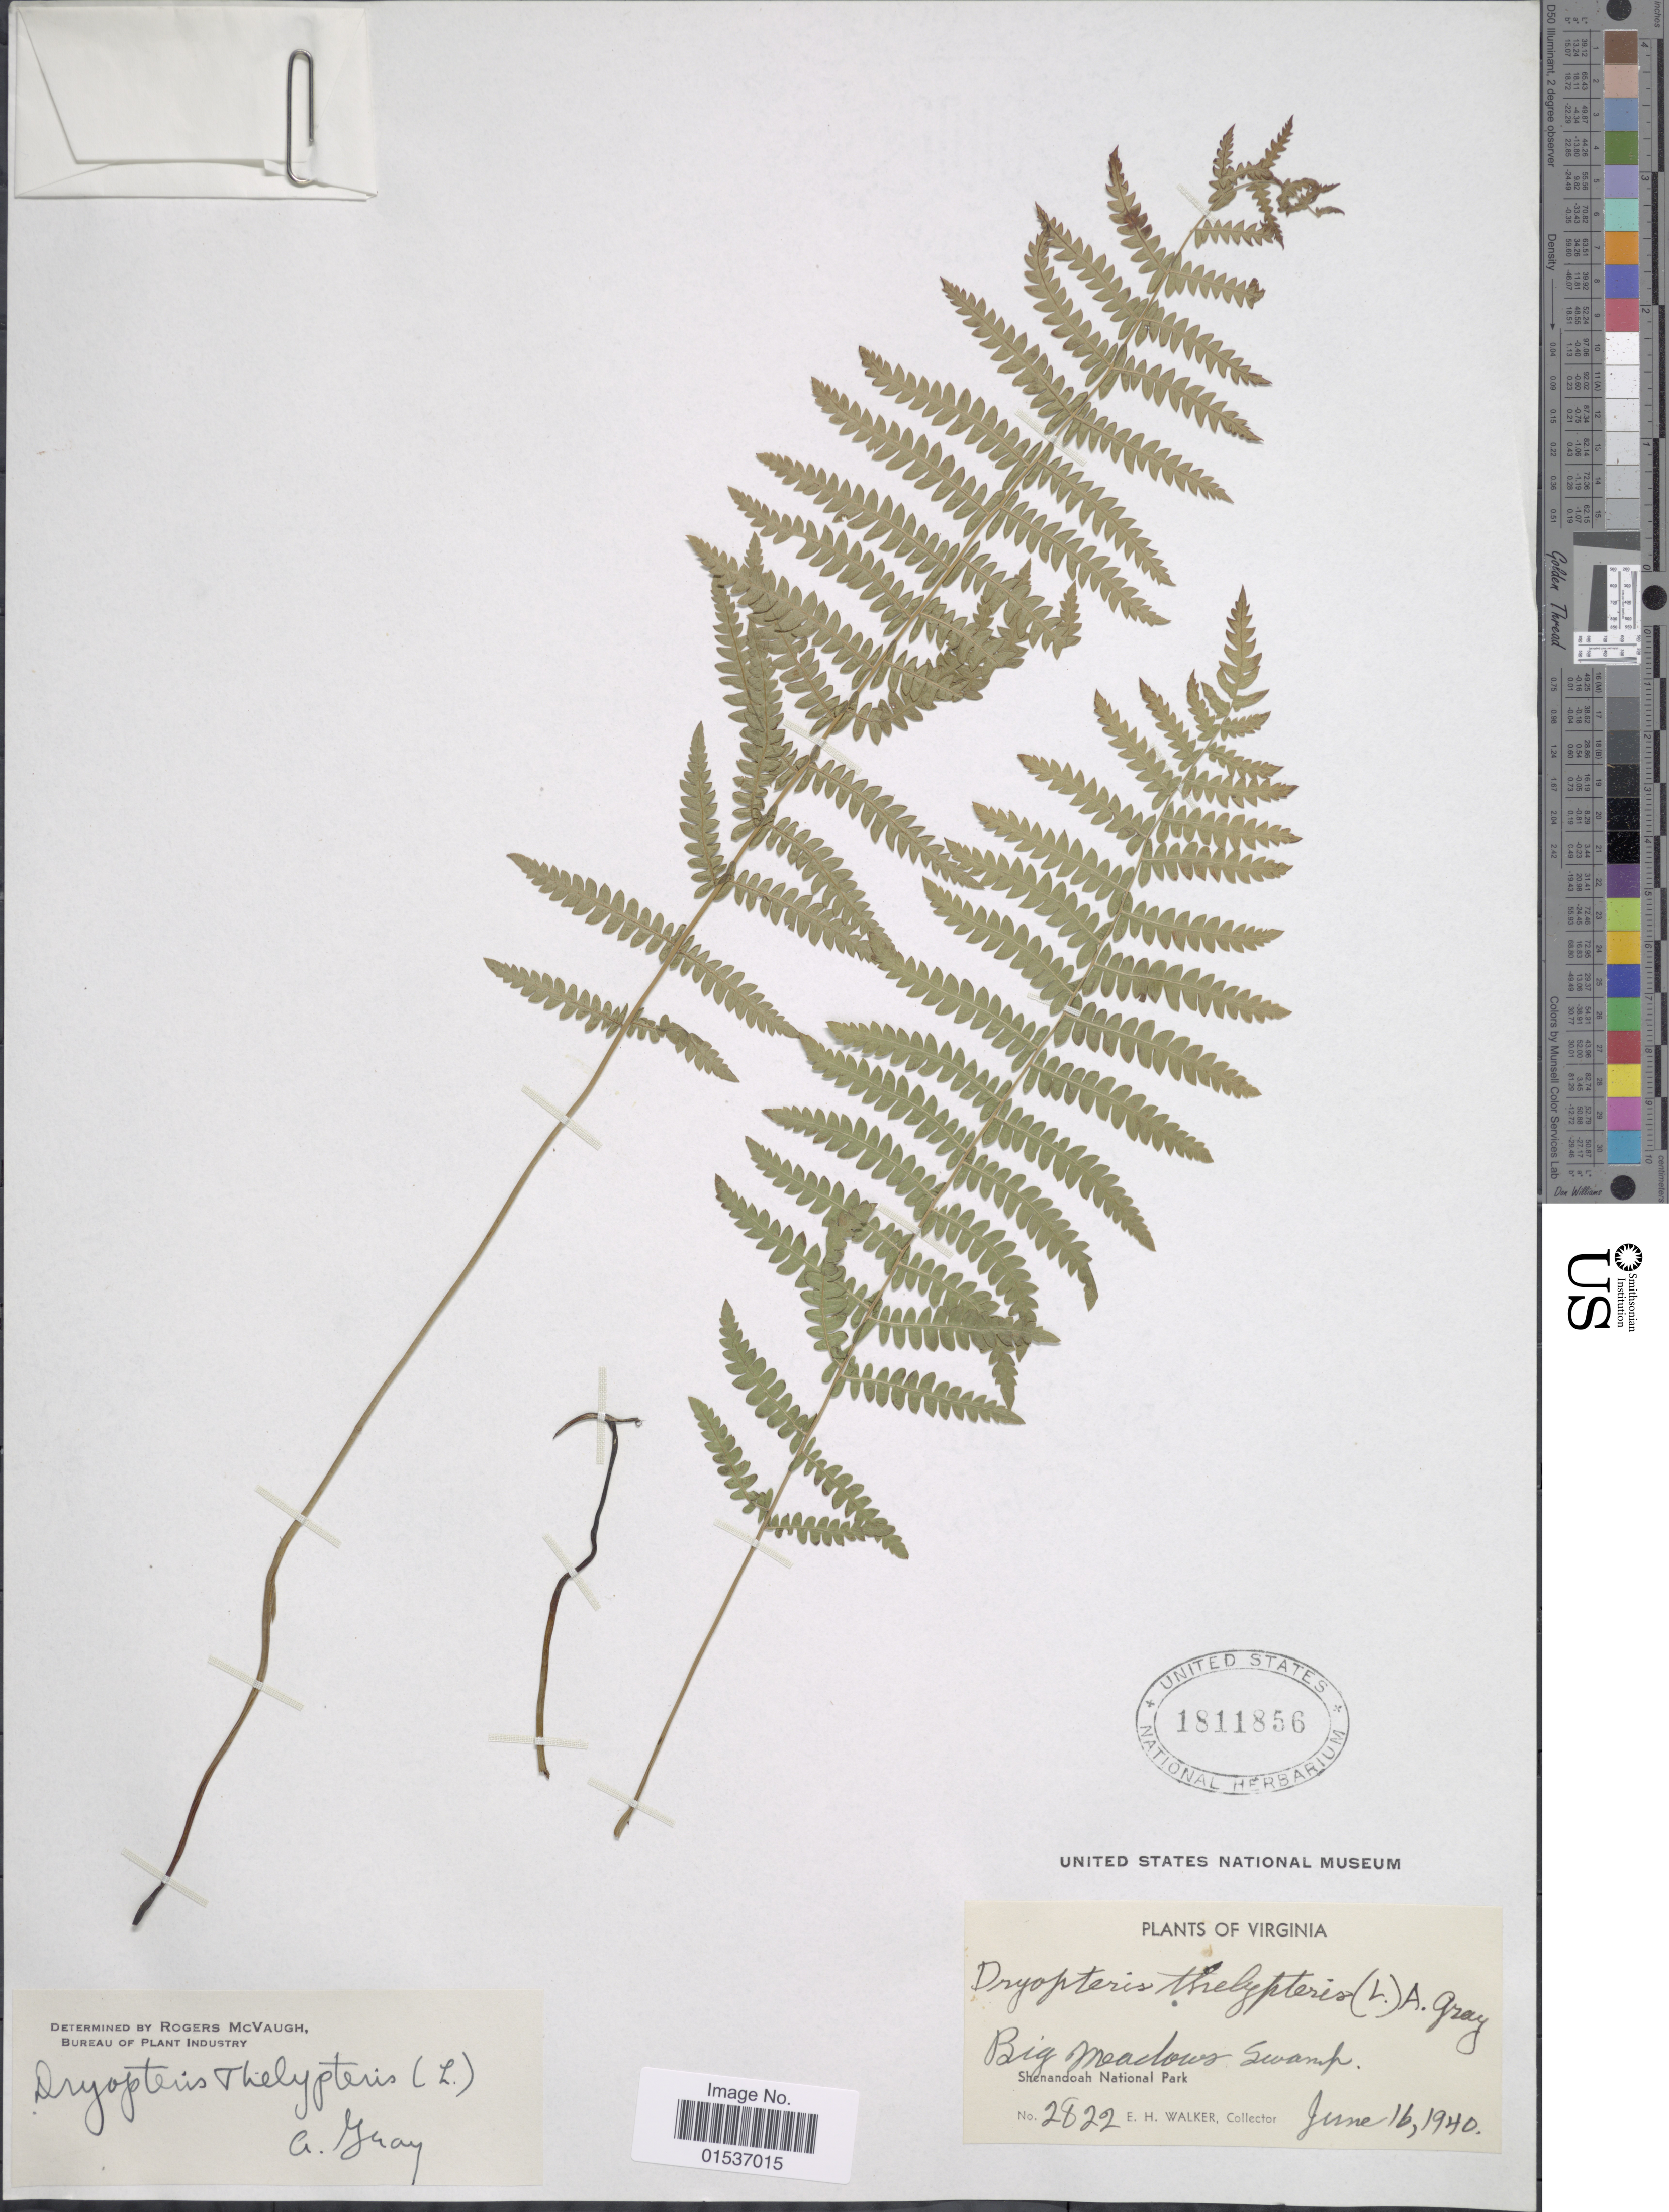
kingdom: Plantae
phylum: Tracheophyta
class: Polypodiopsida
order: Polypodiales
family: Thelypteridaceae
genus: Thelypteris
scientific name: Thelypteris palustris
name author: (Salisb.) Schott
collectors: E. H. Walker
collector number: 2822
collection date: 1940-06-16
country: United States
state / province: Virginia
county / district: Madison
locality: Big Meadows Swamp. Shenandoah National Park.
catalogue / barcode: US 1811856